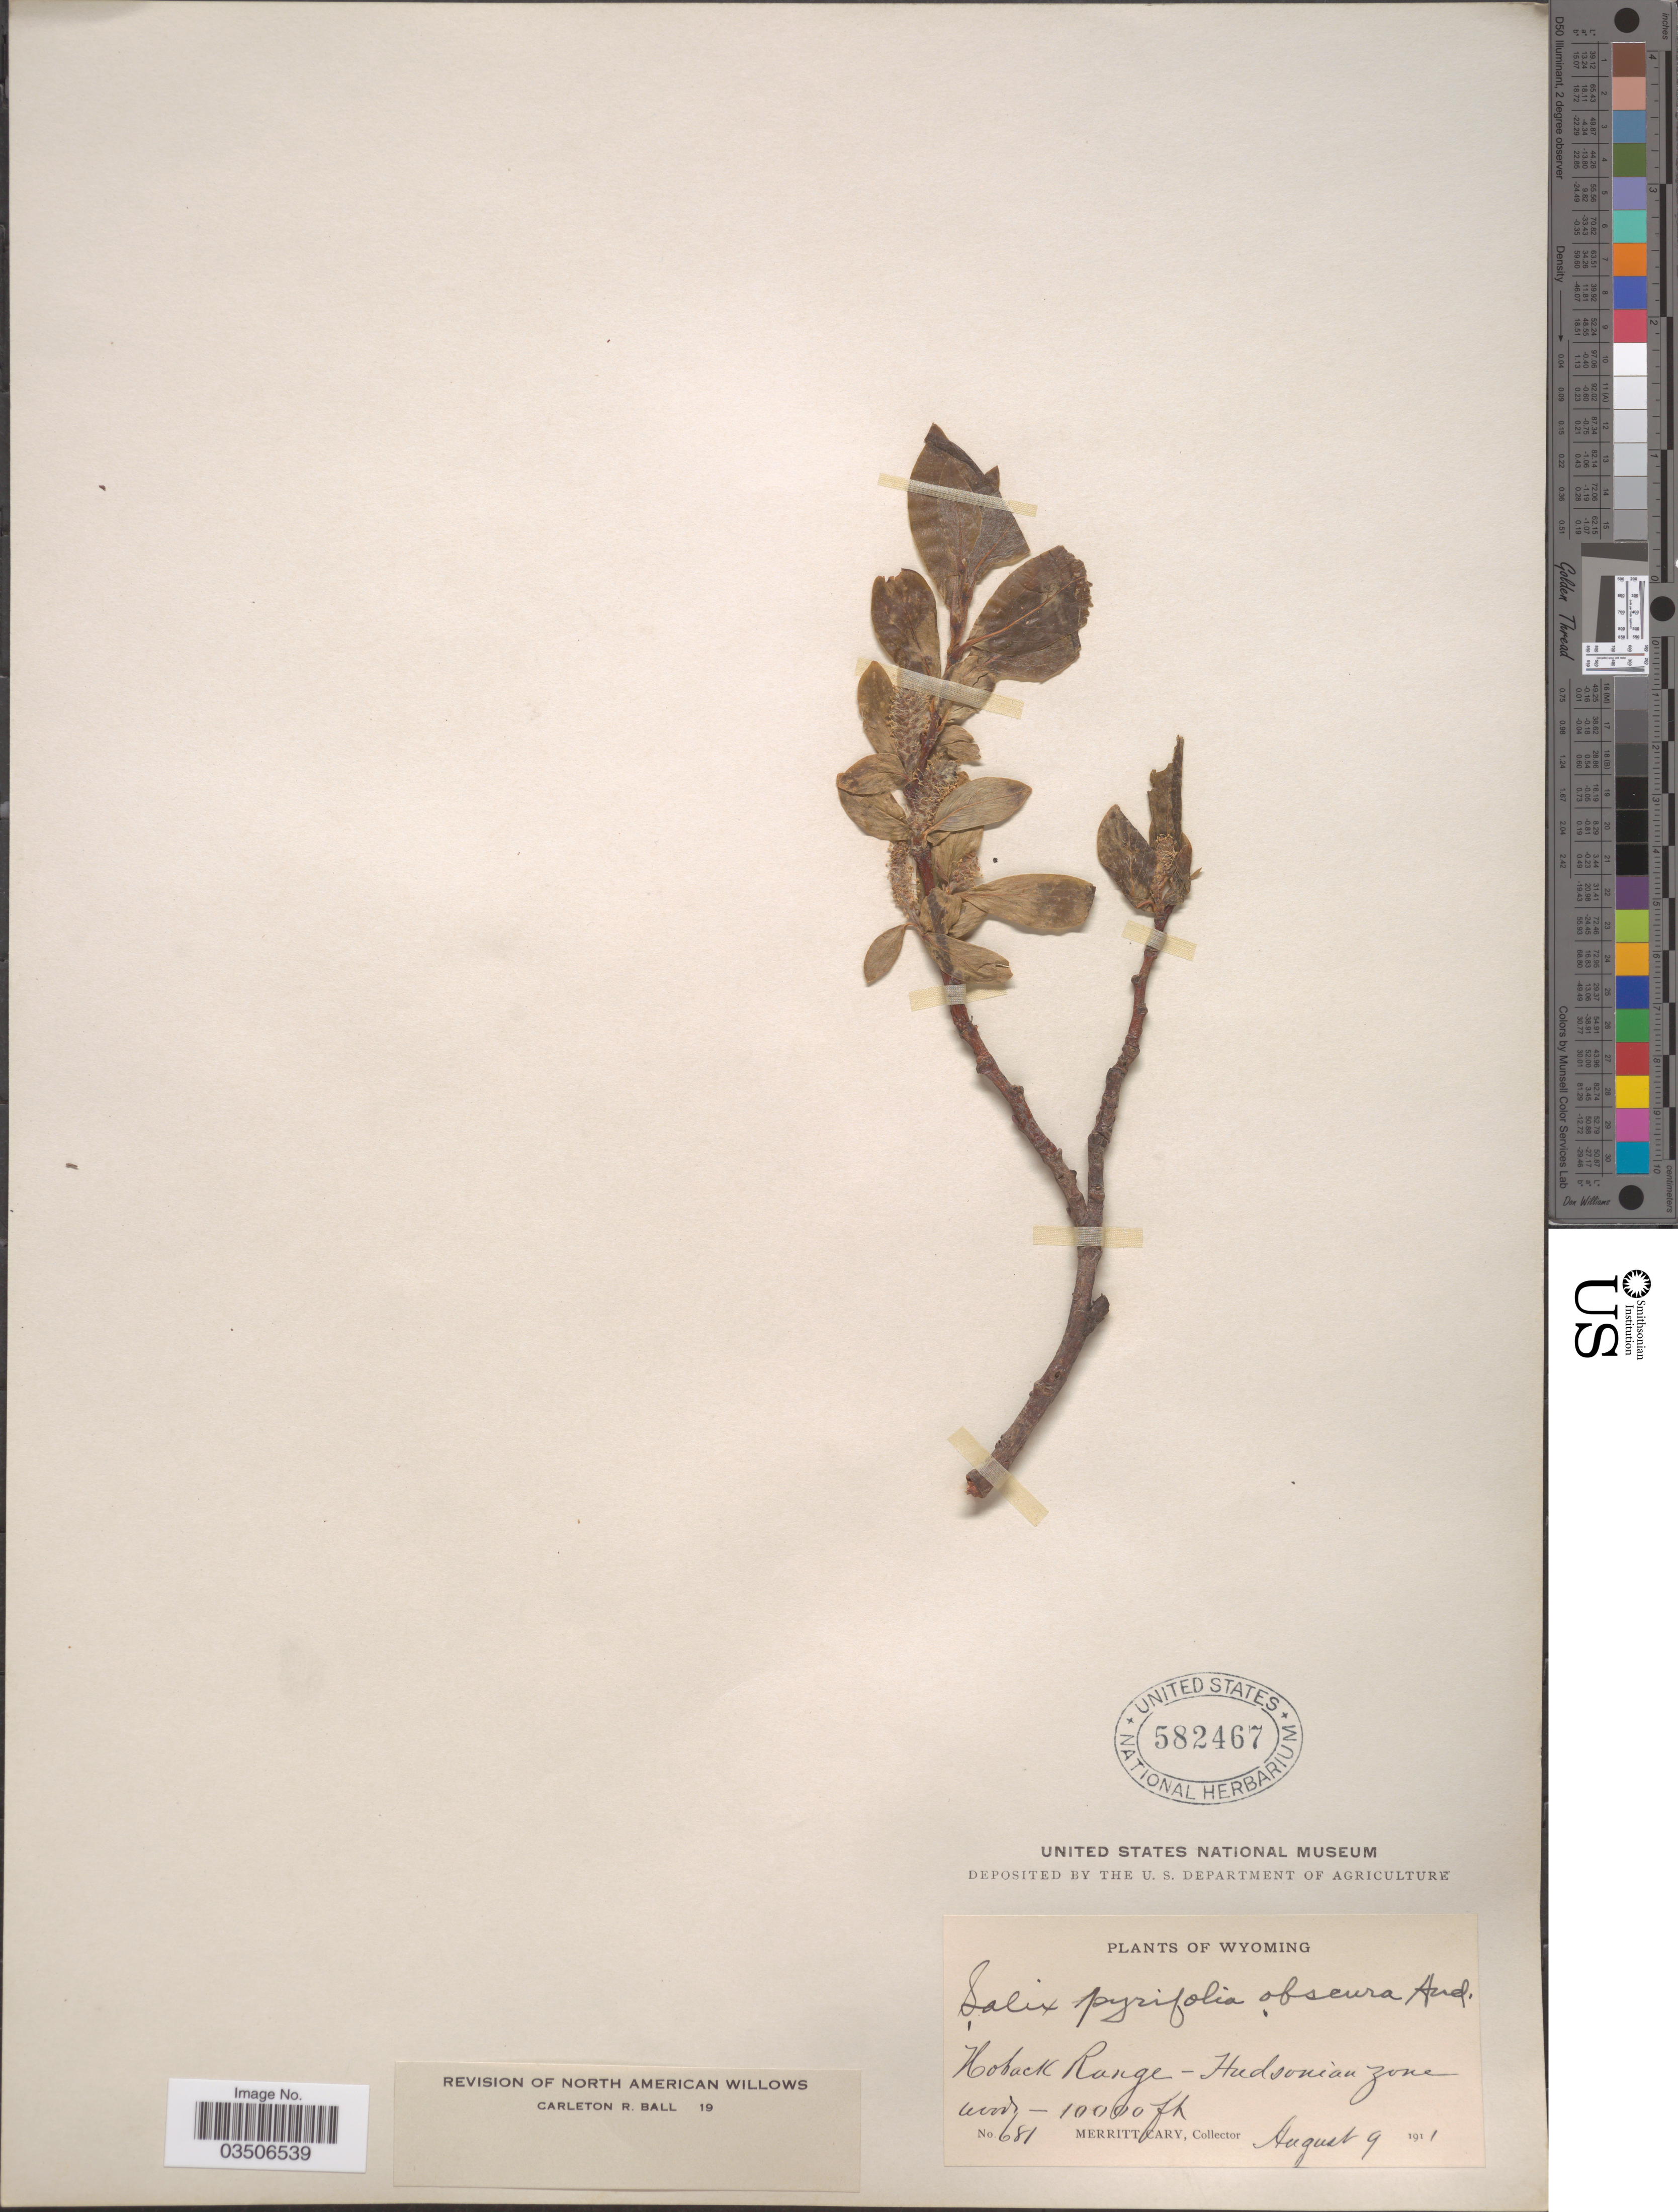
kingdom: Plantae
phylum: Tracheophyta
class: Magnoliopsida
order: Malpighiales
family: Salicaceae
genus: Salix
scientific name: Salix cordata x S. sericea Marshall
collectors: M. Cary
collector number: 681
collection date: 1911-08-09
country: United States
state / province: Wyoming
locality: Hoback Range - Hudsonian zone woods.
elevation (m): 3048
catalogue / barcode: US 582467